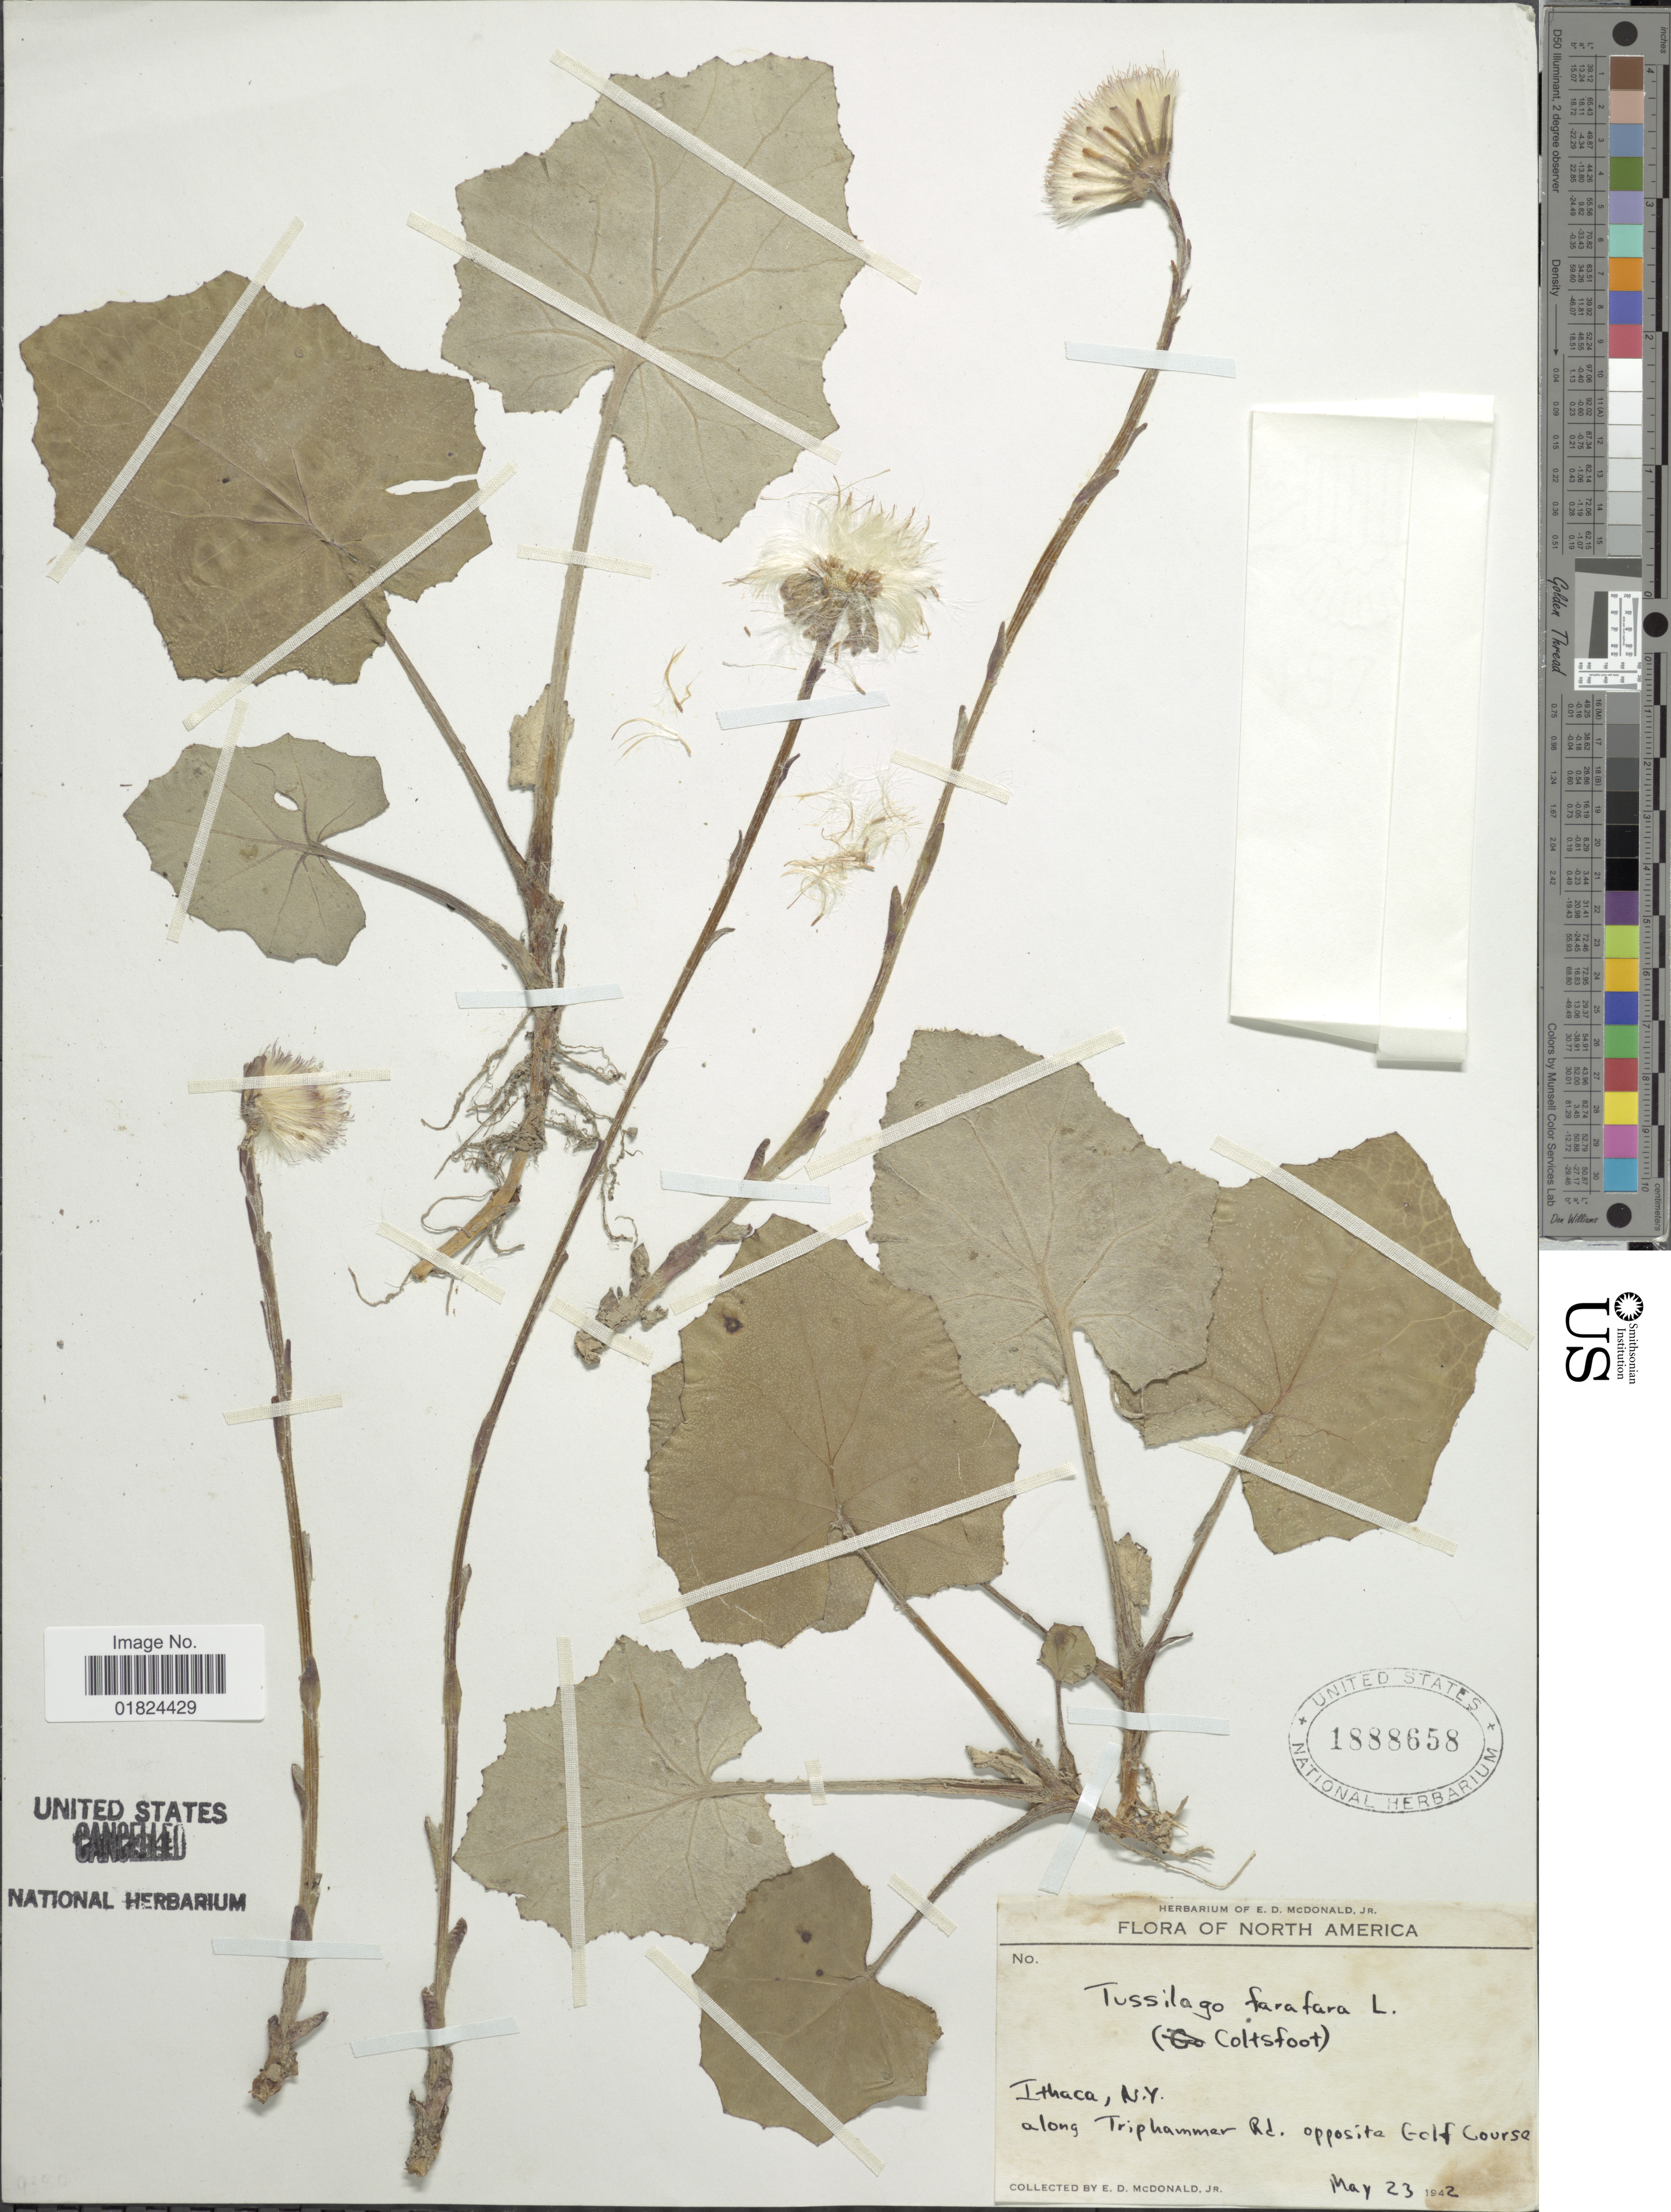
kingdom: Plantae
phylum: Tracheophyta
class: Magnoliopsida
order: Asterales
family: Asteraceae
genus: Tussilago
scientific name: Tussilago farfara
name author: L.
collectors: E. D. McDonald Jr.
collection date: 1942-05-23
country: United States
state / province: New York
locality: (Coltsfoot), Ithaca, along Triphammer Rd. opposite Golf Course.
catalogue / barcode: US 188658